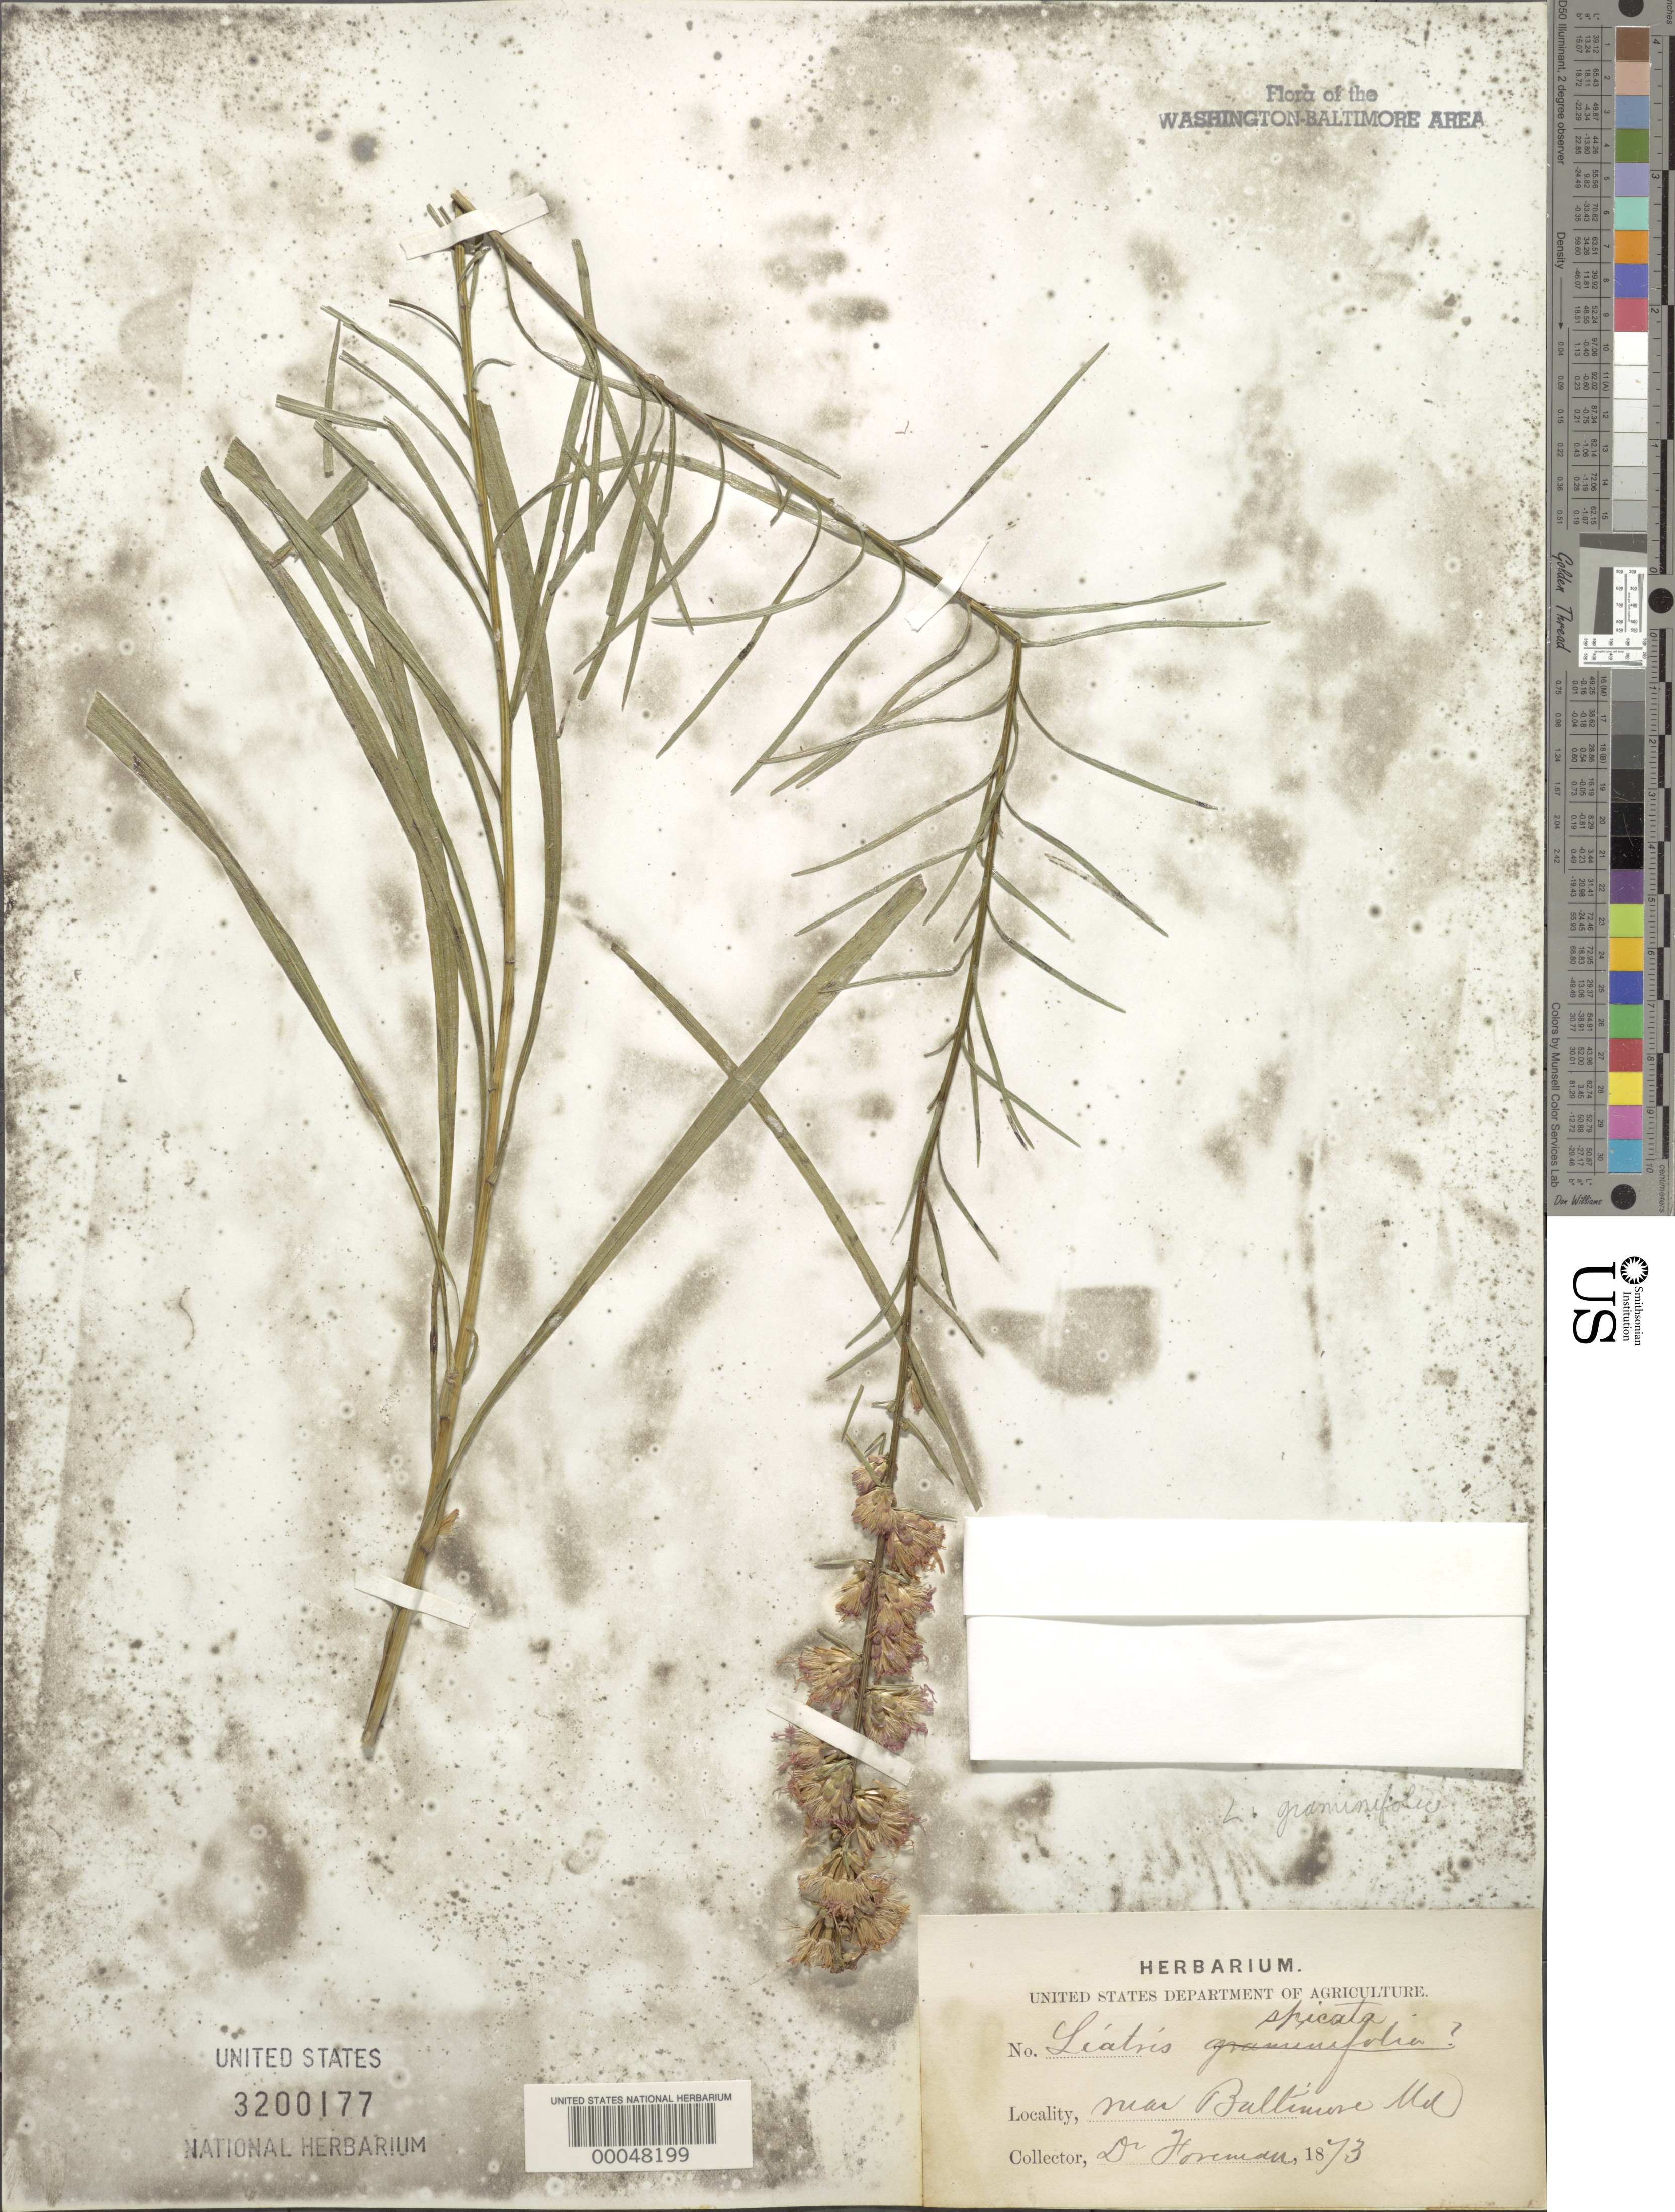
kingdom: Plantae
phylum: Tracheophyta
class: Magnoliopsida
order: Asterales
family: Asteraceae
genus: Liatris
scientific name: Liatris spicata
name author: (L.) Willd.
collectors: D. Foreman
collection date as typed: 1873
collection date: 1873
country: United States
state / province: Maryland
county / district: Baltimore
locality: Near Baltimore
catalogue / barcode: US 3200177